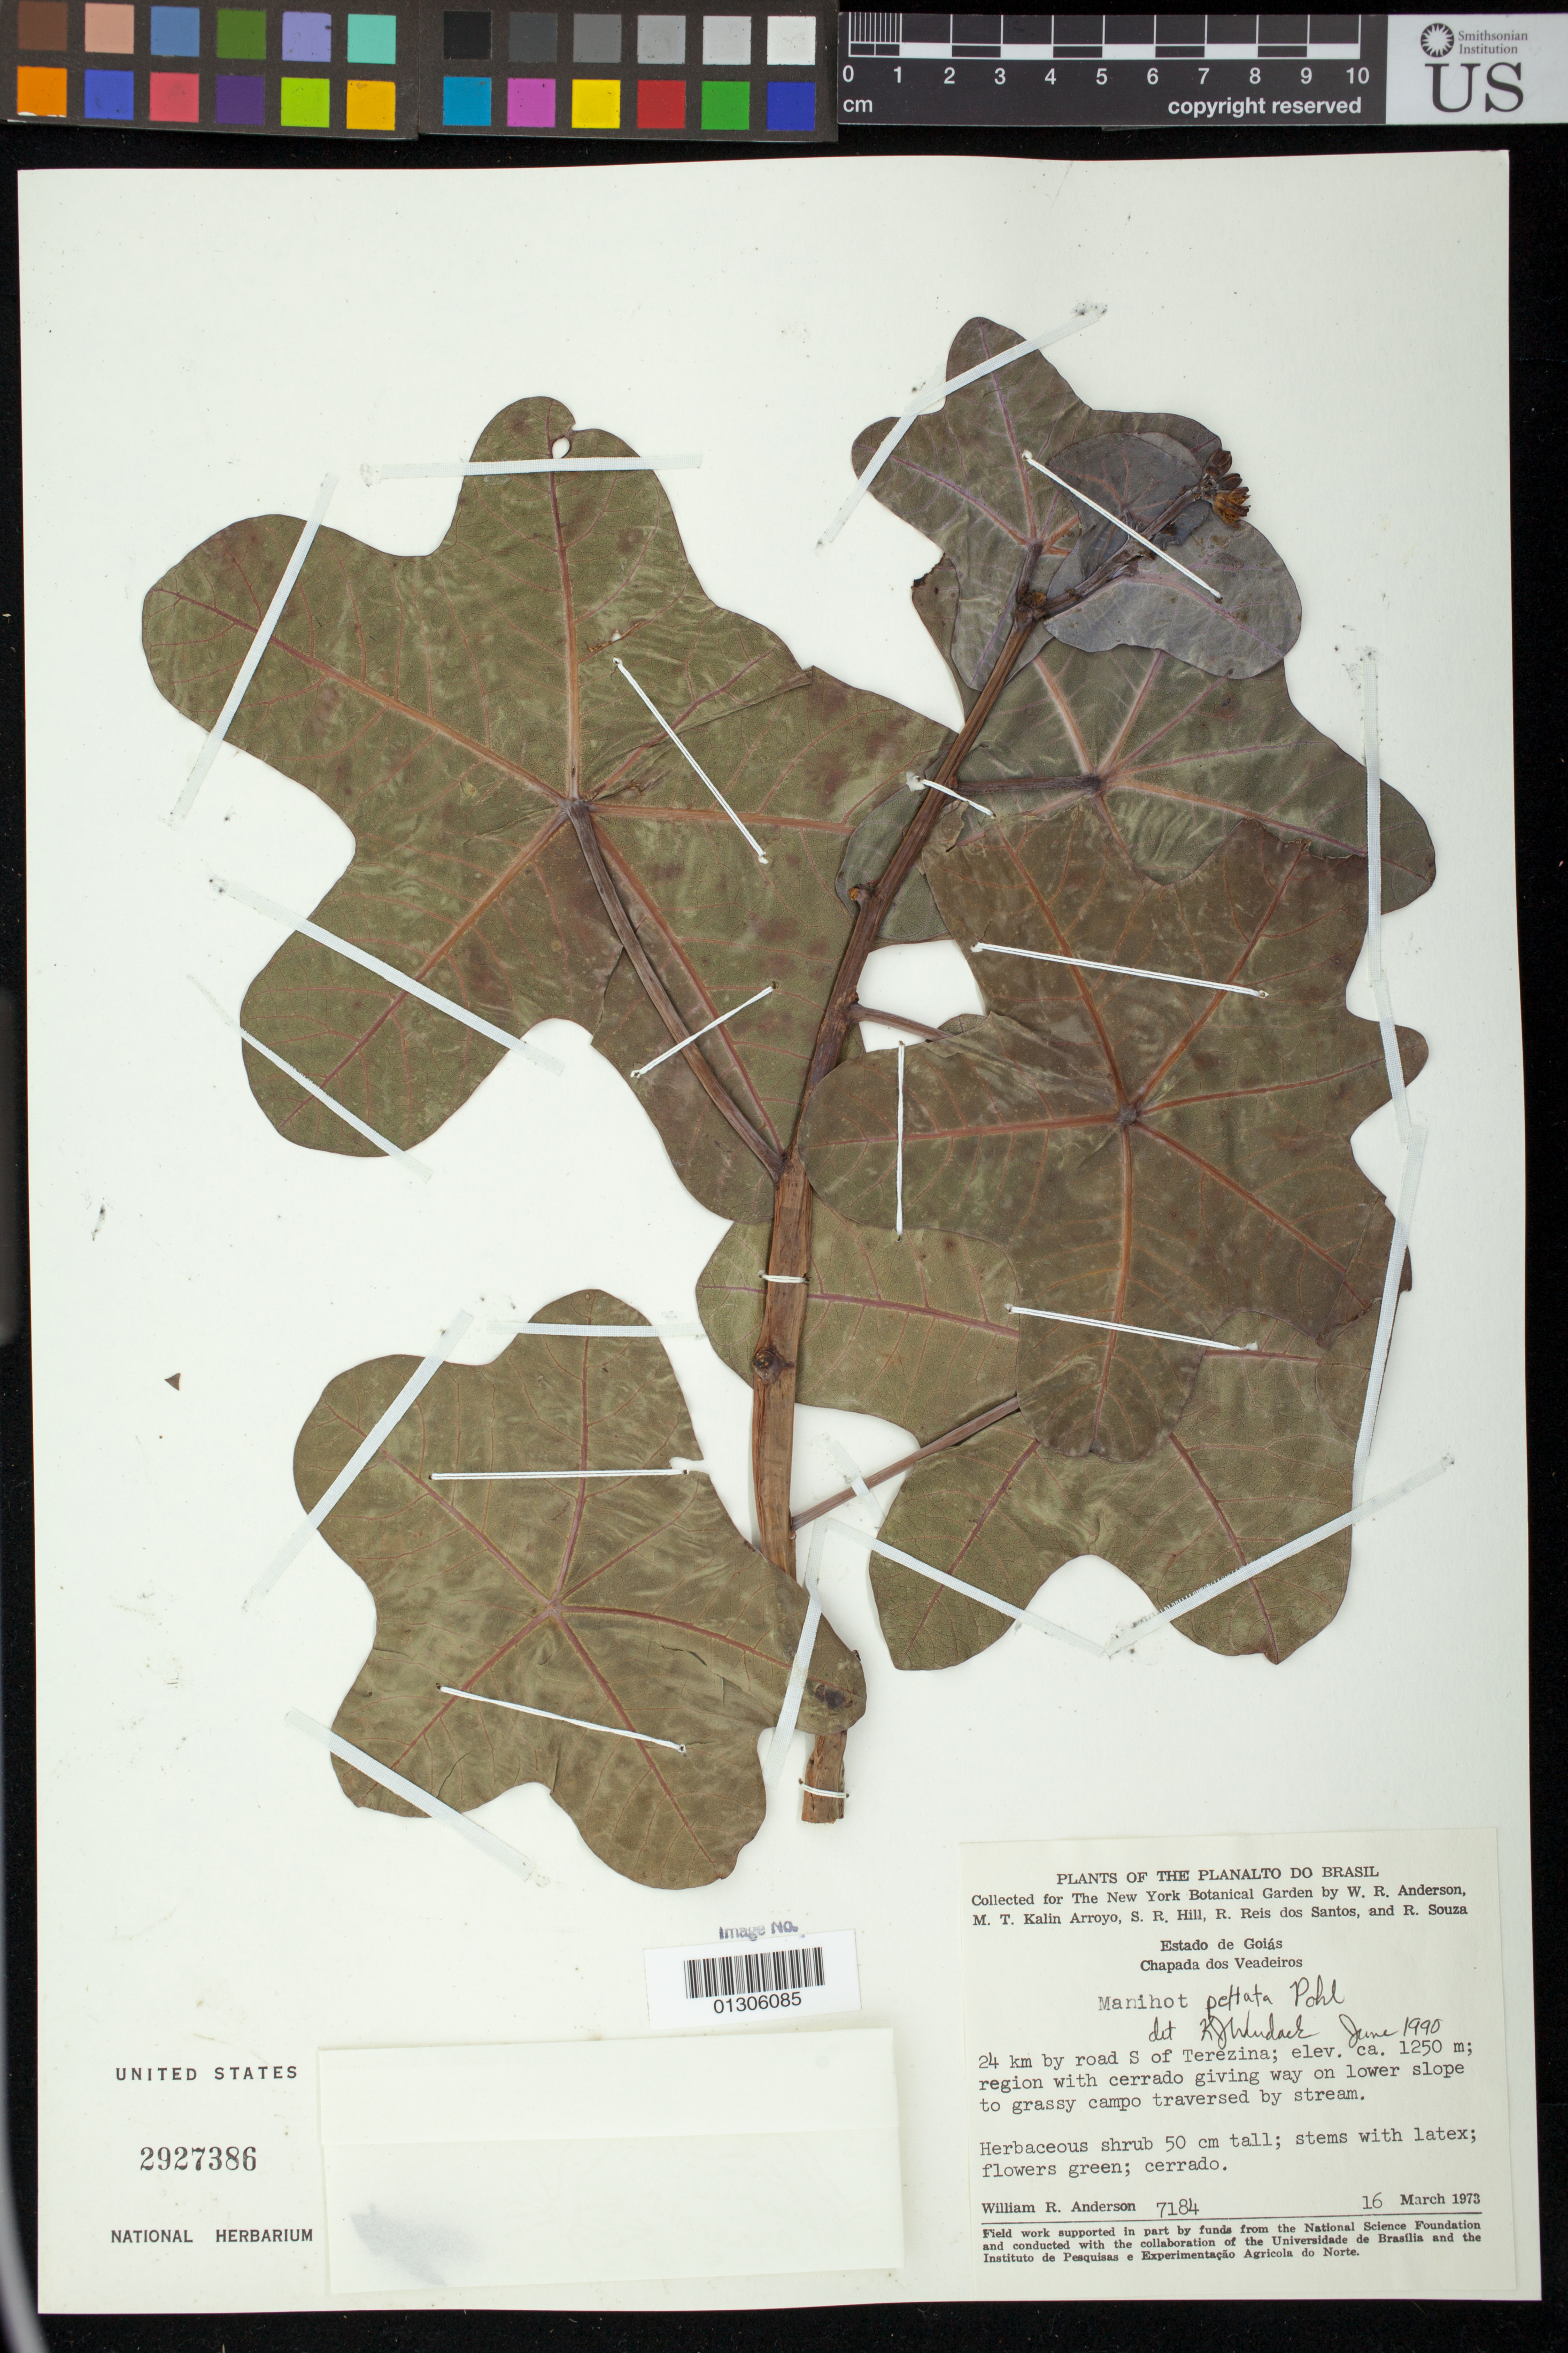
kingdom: Plantae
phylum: Tracheophyta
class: Magnoliopsida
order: Malpighiales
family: Euphorbiaceae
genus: Manihot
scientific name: Manihot peltata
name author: Pohl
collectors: W. R. Anderson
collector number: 7184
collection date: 1973-03-16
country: Brazil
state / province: Goiás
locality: Chapada dos Veadeiros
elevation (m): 1250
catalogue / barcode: US 2927386